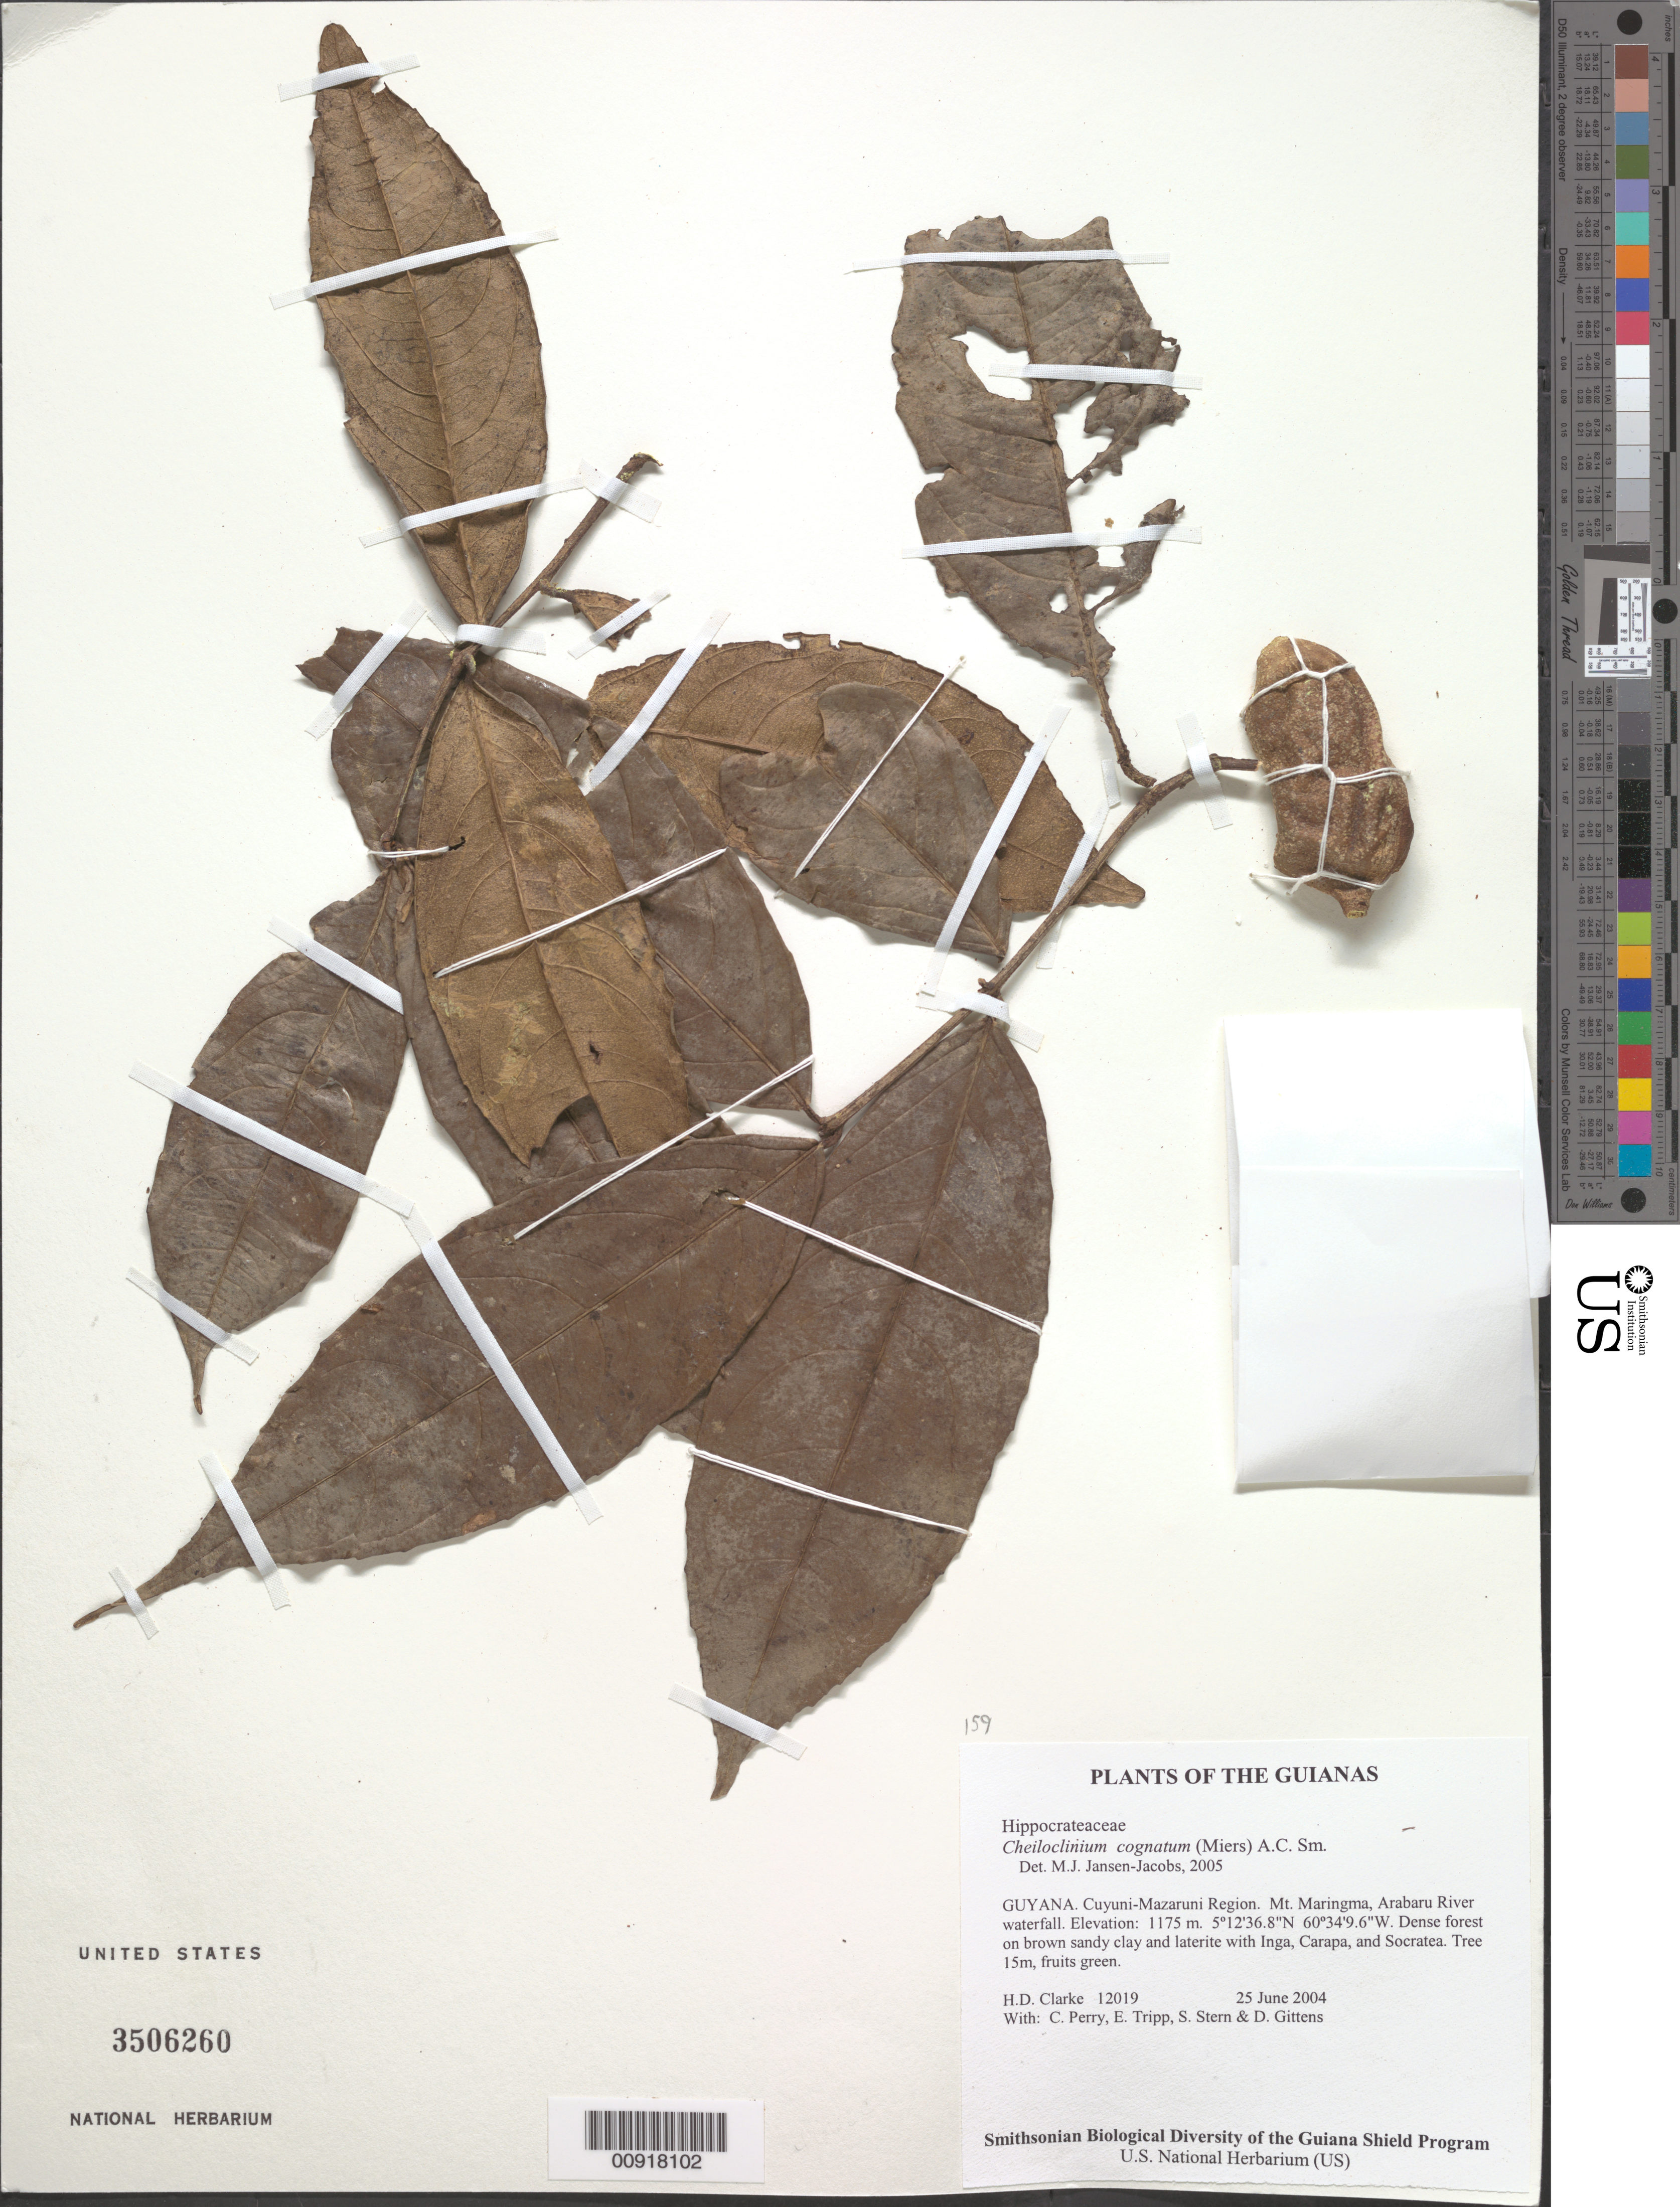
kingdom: Plantae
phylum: Tracheophyta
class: Magnoliopsida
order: Celastrales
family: Celastraceae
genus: Cheiloclinium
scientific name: Cheiloclinium cognatum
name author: (Miers) A.C. Sm.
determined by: Jansen-Jacobs, M. J., (U), Nationaal Herbarium Nederland, Utrecht University branch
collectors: H. D. Clarke, C. Perry, E. Tripp, S. R. Stern & D. Gittens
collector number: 12019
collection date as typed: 25 June 2004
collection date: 2004-06-25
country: Guyana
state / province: Cuyuni-Mazaruni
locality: Mt. Maringma, Arabaru River waterfall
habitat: Dense forest on brown sandy clay and laterite with Inga, Carapa, and Socratea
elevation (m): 1175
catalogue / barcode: US 3506260